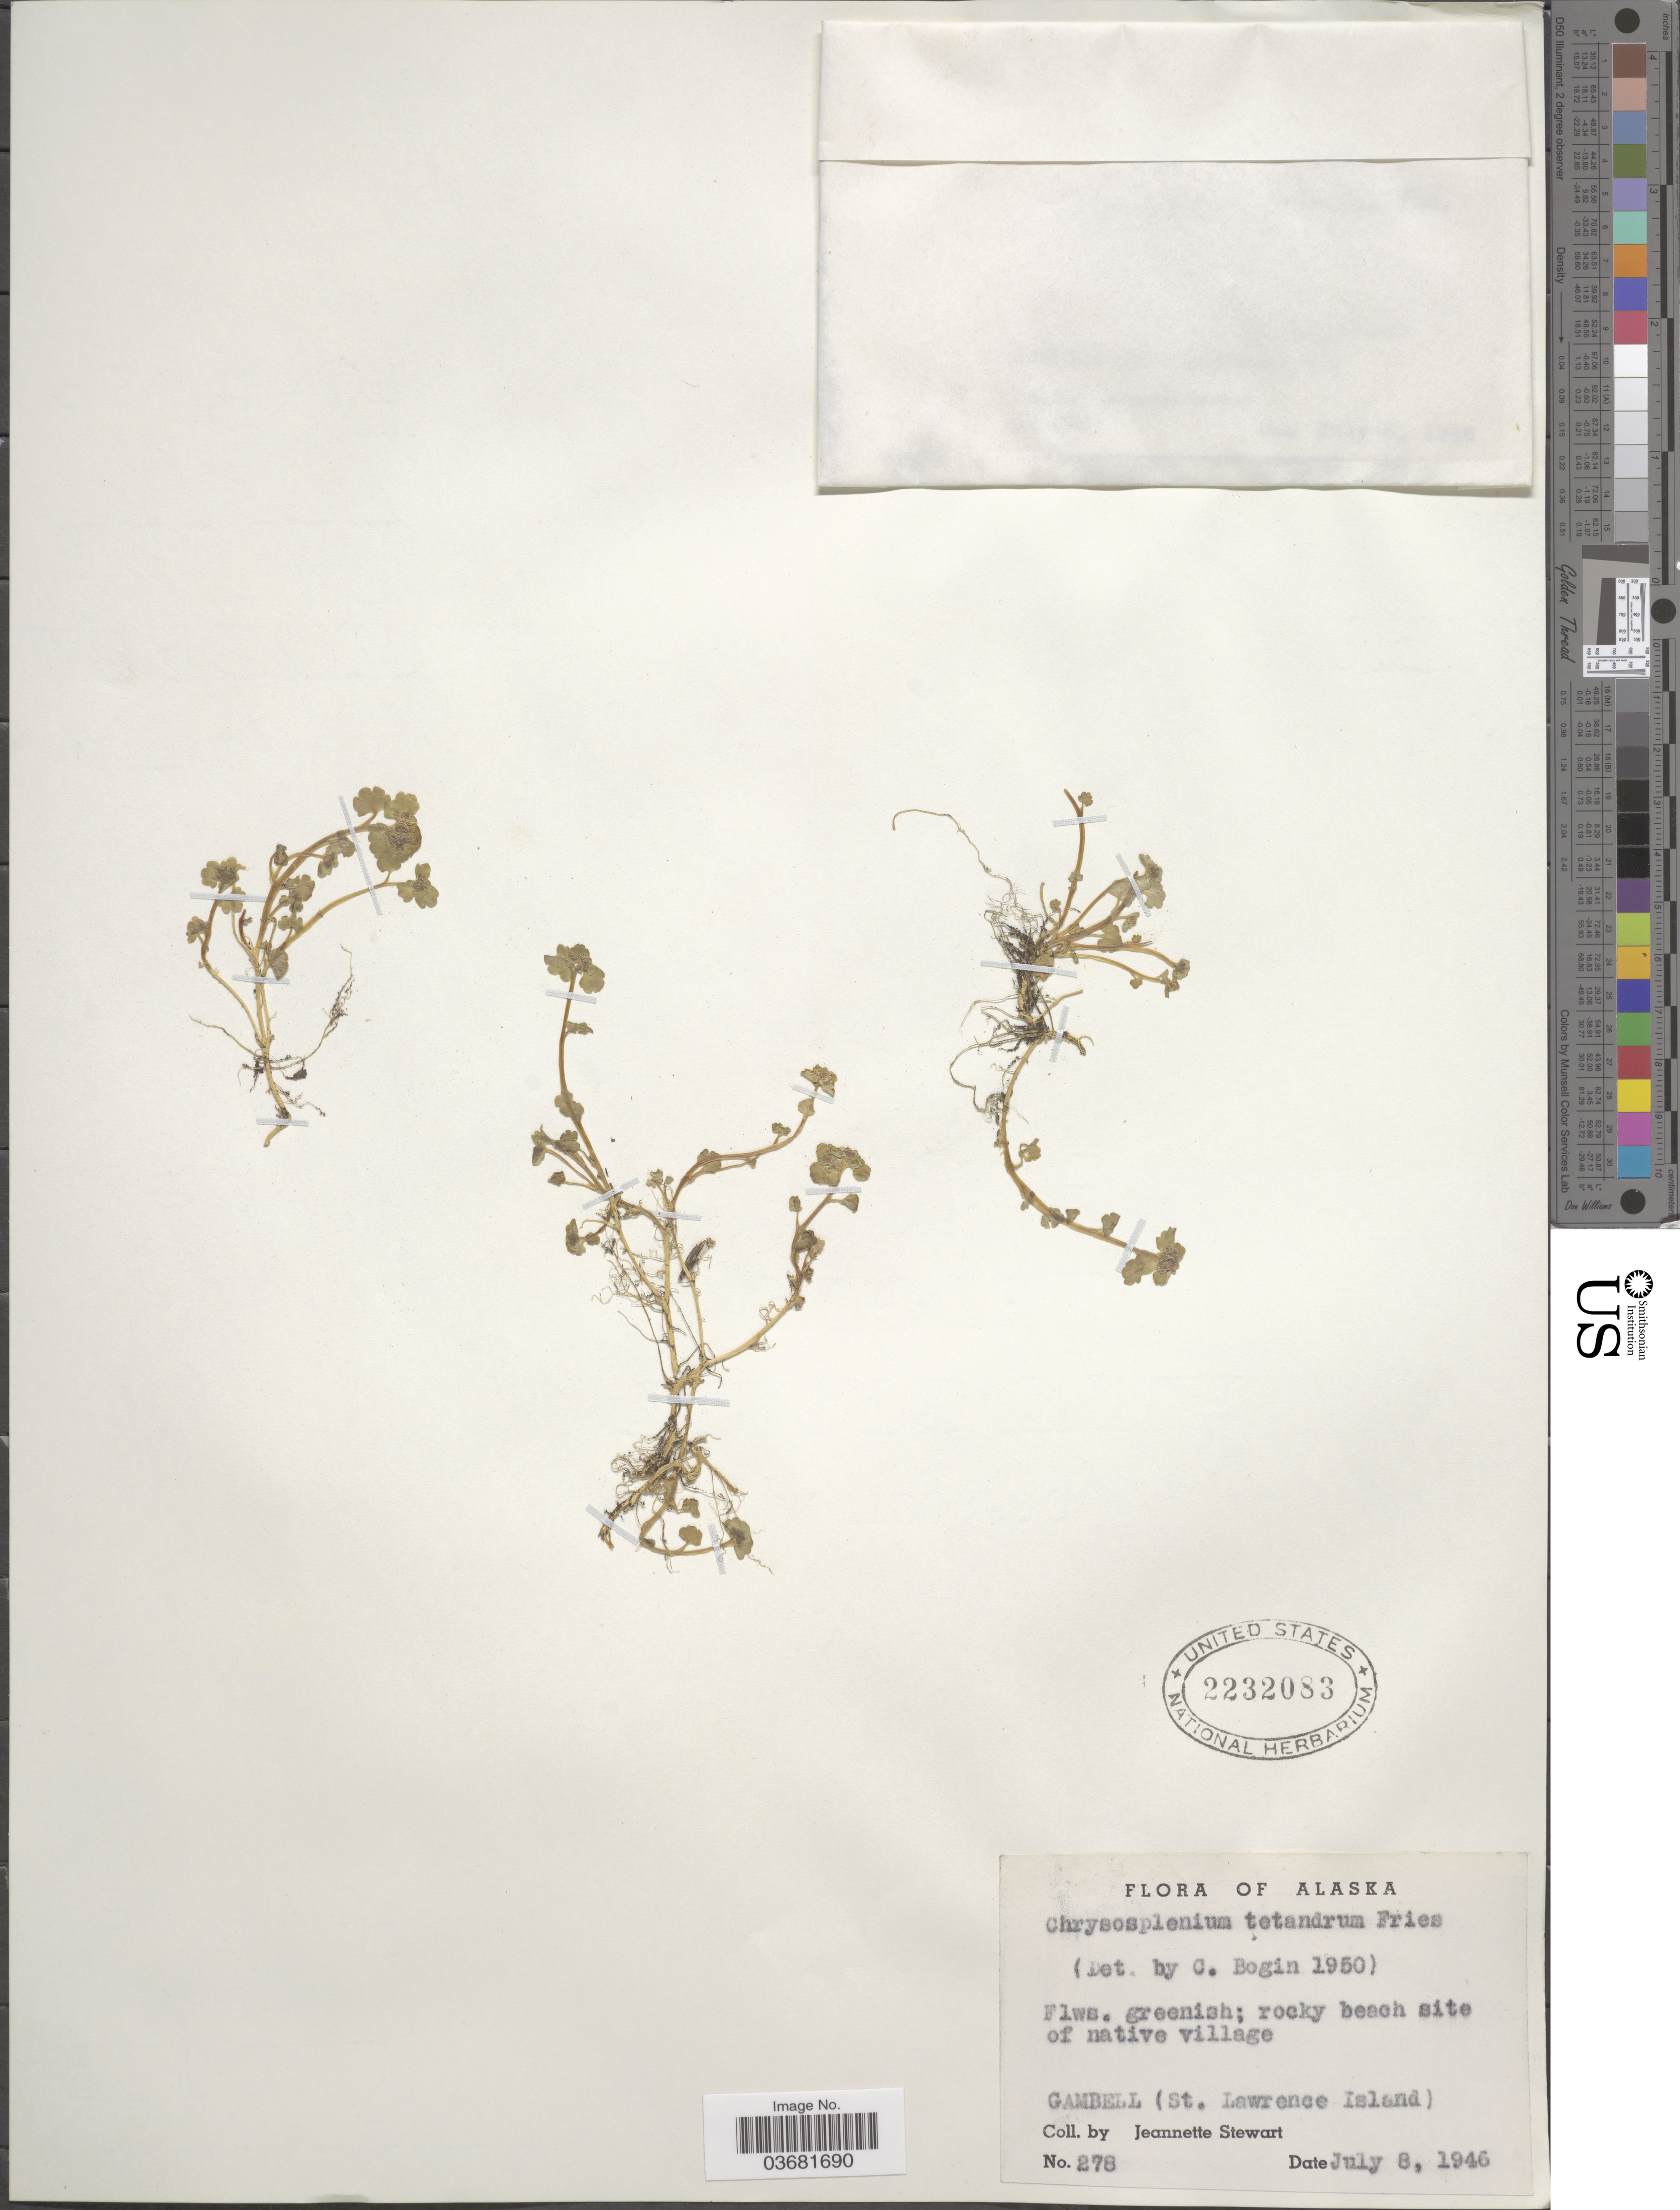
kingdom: Plantae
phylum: Tracheophyta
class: Magnoliopsida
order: Saxifragales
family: Saxifragaceae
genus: Chrysosplenium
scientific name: Chrysosplenium tetrandrum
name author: (N. Lund) Th. Fr.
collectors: J. Stewart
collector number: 278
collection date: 1946-07-08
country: United States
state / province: Alaska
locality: Gambell (St. Lawrence Island).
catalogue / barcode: US 2232083